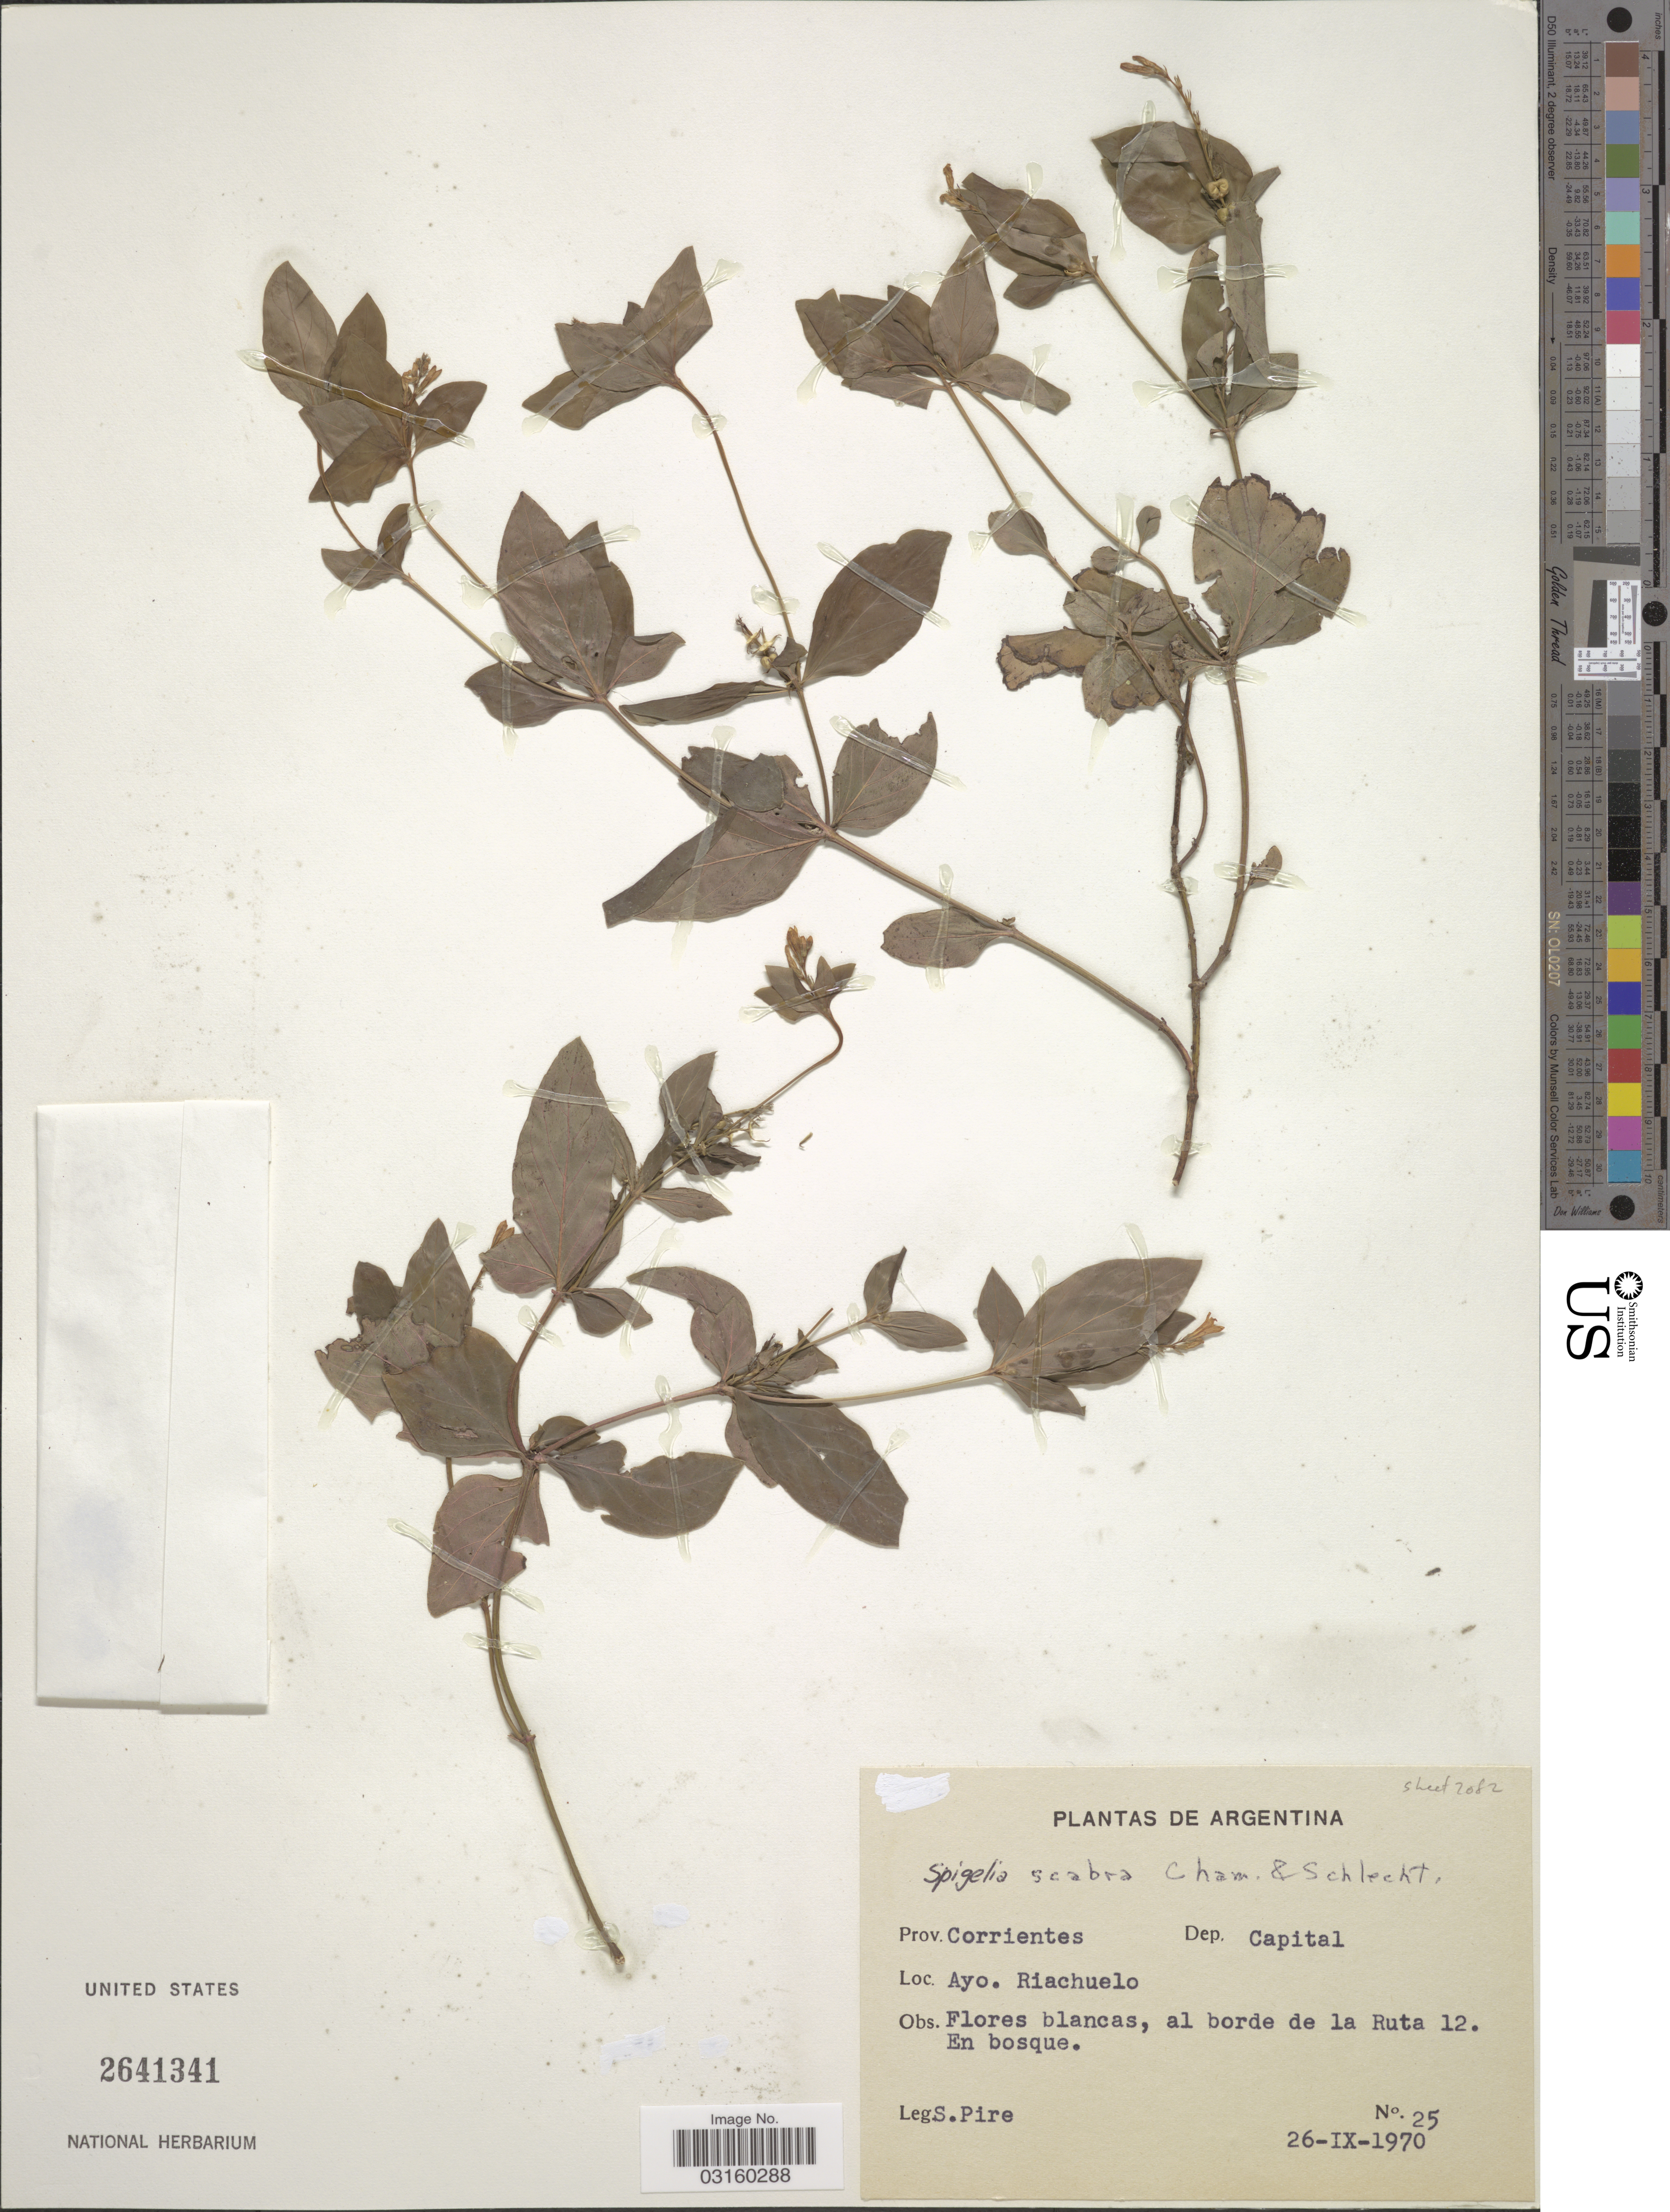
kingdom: Plantae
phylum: Tracheophyta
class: Magnoliopsida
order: Gentianales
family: Loganiaceae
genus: Spigelia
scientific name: Spigelia scabra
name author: Cham. & Schltdl.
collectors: S. Pire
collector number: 25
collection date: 1970-09-26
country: Argentina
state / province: Corrientes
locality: Prov. Corrientes, Dep. Capital, Ayo. Riachuelo, Flores blancas, al borde de la Ruta 12.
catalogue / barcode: US 2641341